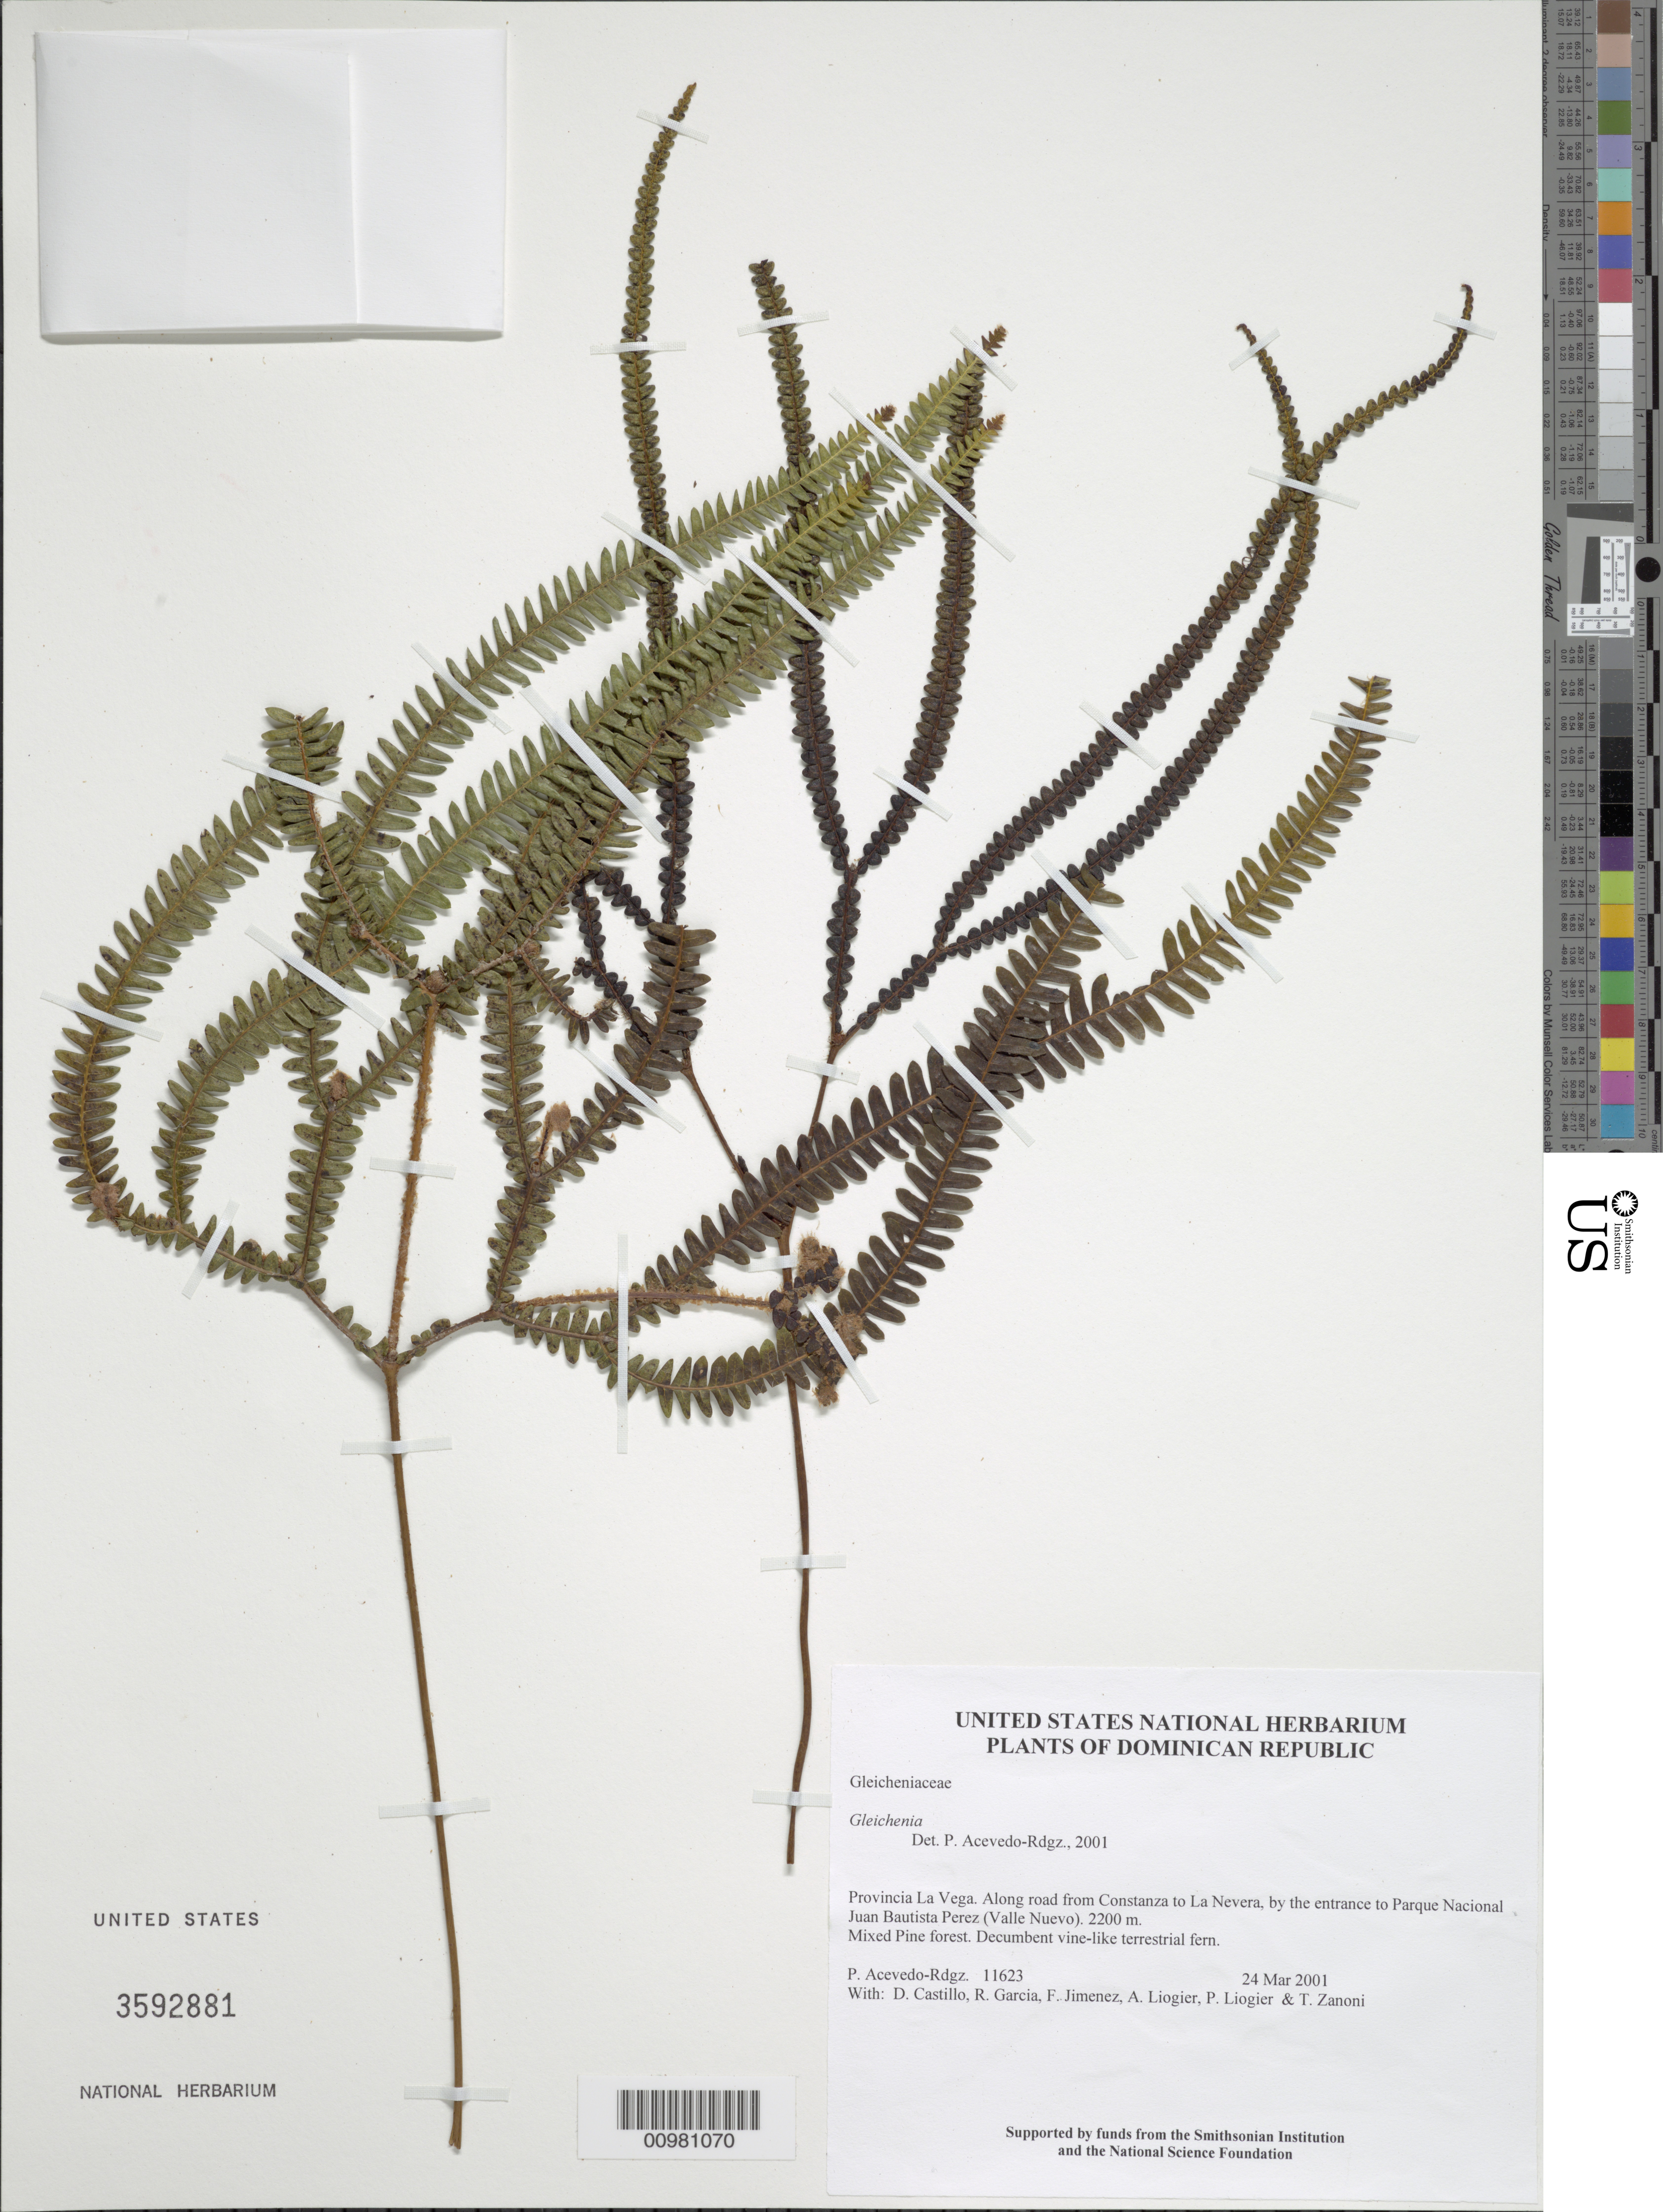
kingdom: Plantae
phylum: Tracheophyta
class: Polypodiopsida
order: Gleicheniales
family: Gleicheniaceae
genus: Sticherus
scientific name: Sticherus sp.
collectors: P. Acevedo-Rodr., D. Castillo, R. G. García, F. Jimenez, A. H. Liogier, M. P. Liogier & T. A. Zanoni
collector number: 11623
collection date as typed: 24 Mar 2001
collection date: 2001-03-24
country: Dominican Republic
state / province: La Vega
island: Hispaniola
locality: Provincia La Vega. Along road from Constanza to La Nevera, by the entrance to Parque Nacional Juan Bautista Perez (Valle Nuevo).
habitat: Mixed Pine forest.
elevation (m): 2200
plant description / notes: US, NY, K, MO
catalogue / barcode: US 3592881